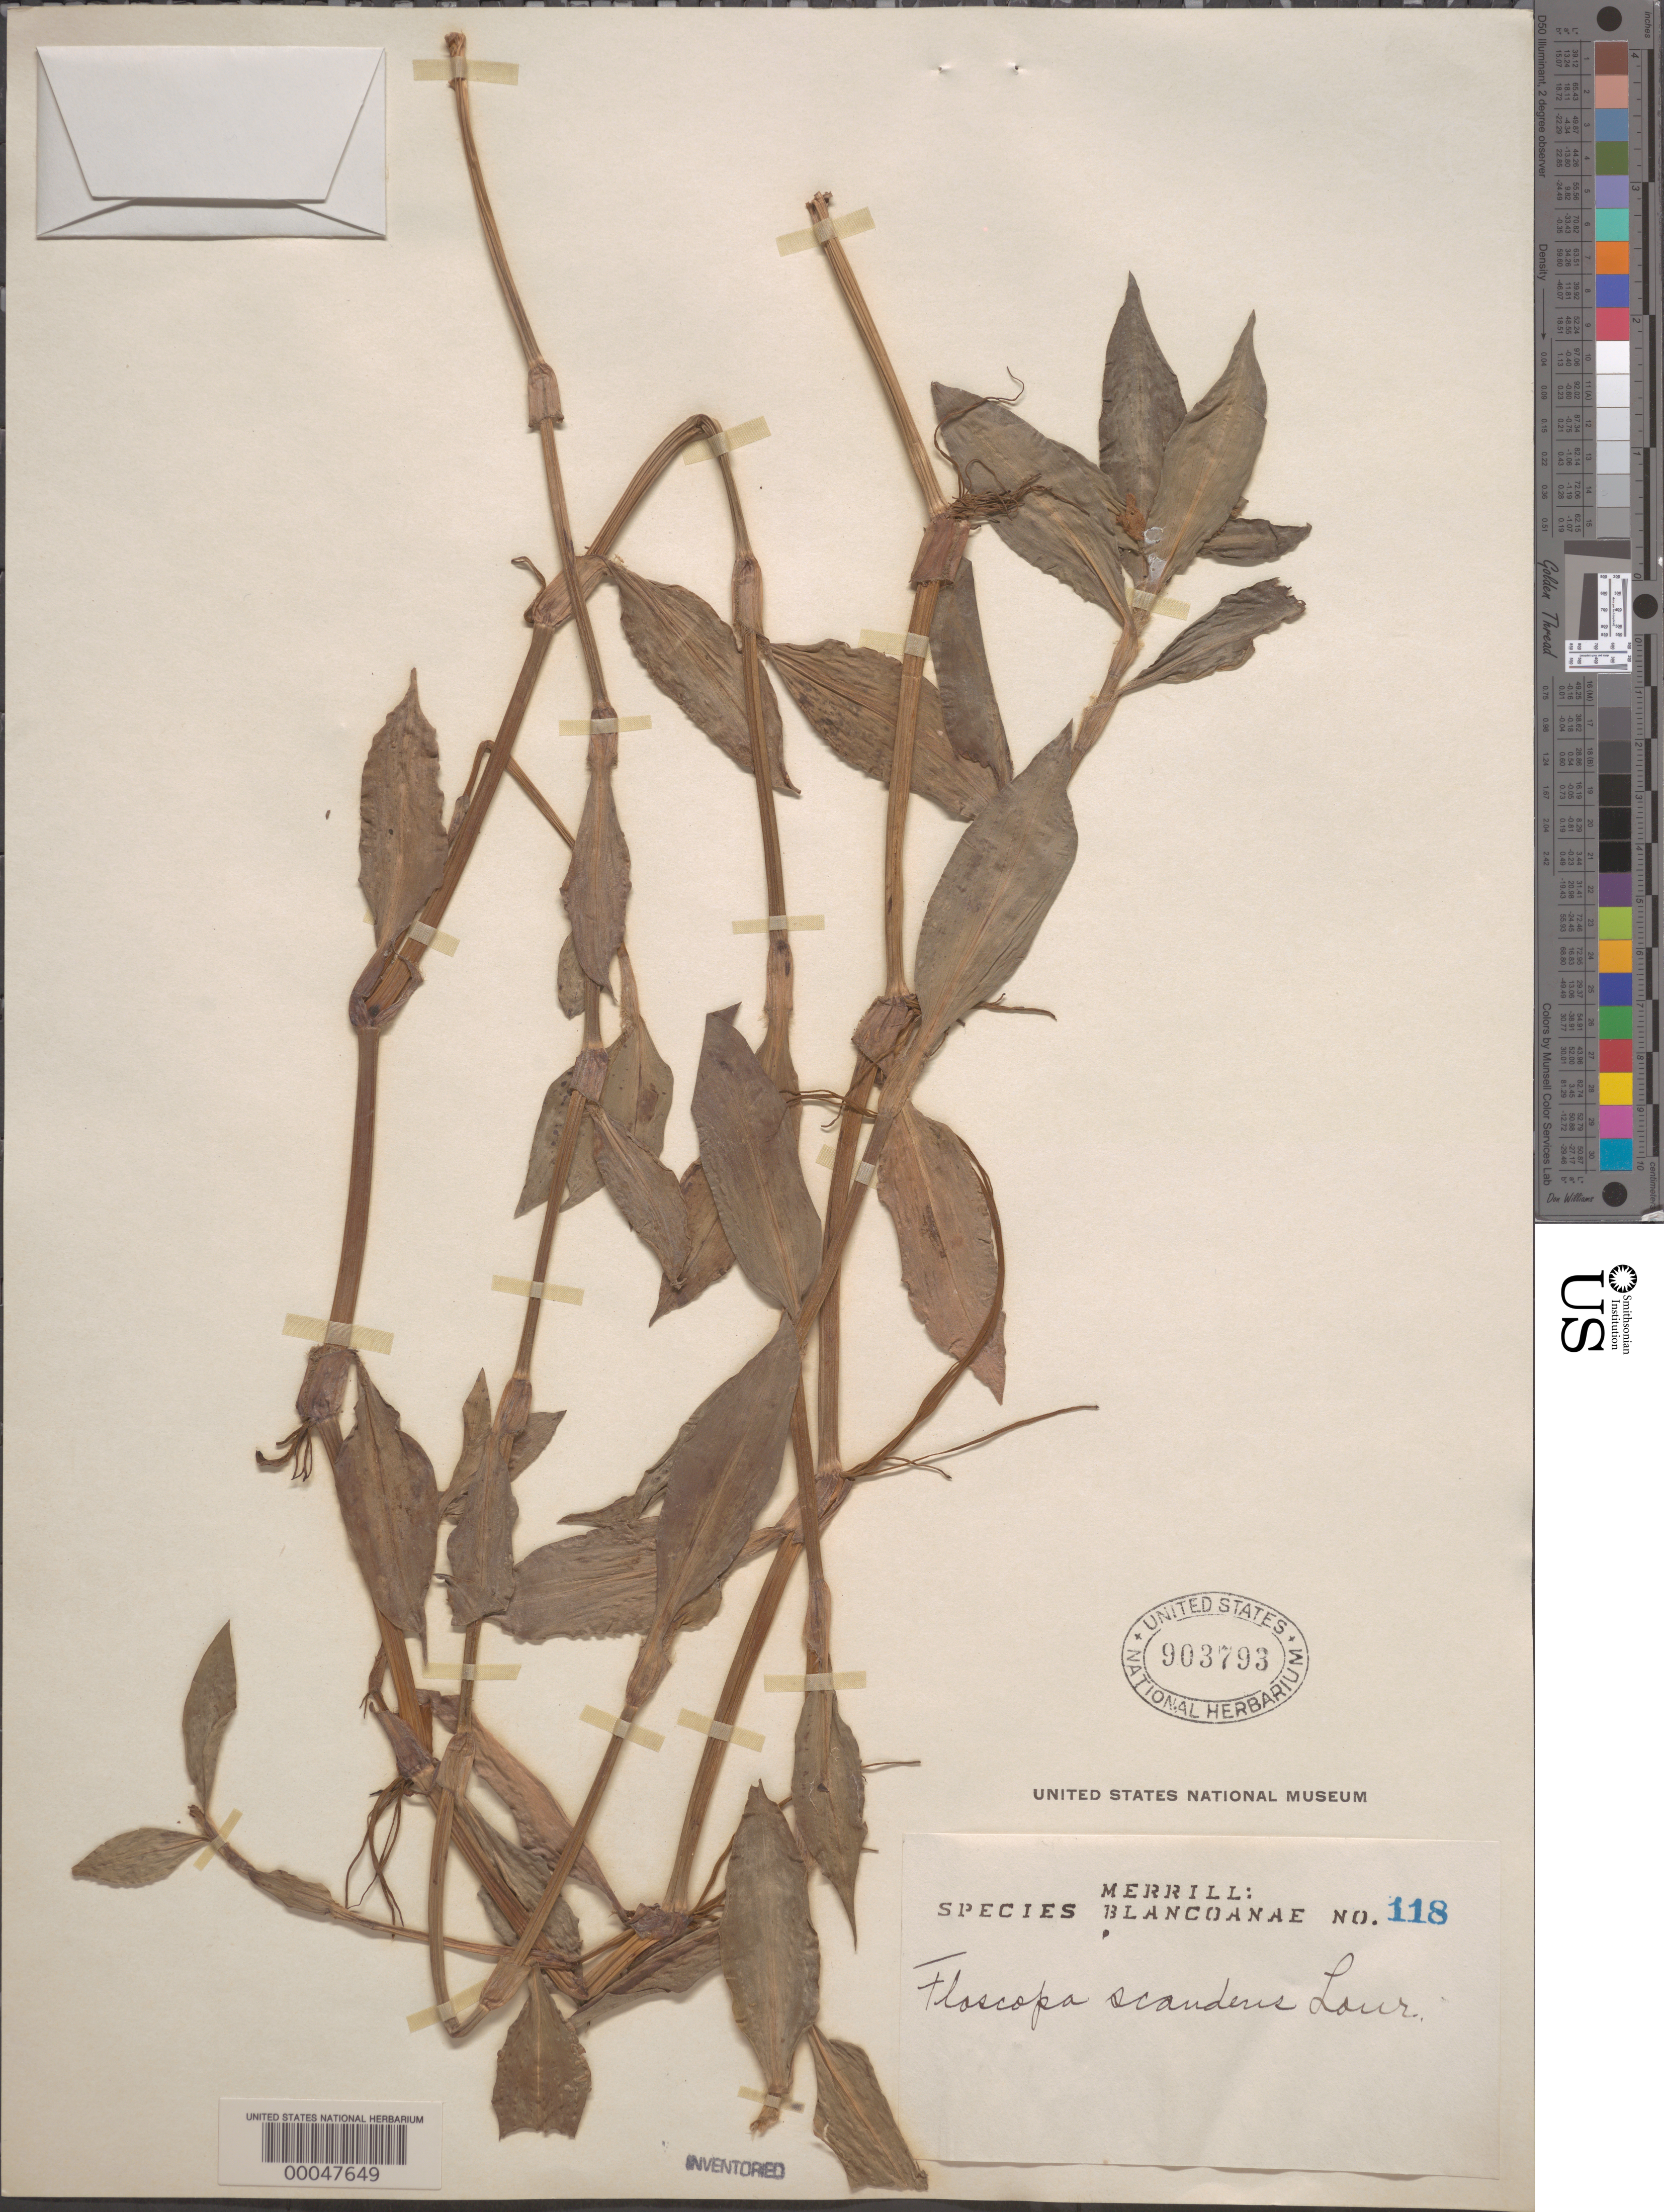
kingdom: Plantae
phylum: Tracheophyta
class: Liliopsida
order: Commelinales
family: Commelinaceae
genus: Floscopa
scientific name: Floscopa scandens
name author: Lour.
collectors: E. D. Merrill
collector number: Sp. Blancoan. 0118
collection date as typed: Nov 1914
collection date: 1914-11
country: Philippines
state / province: Calabarzon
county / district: Rizal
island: Luzon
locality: Antipele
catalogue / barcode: US 903793